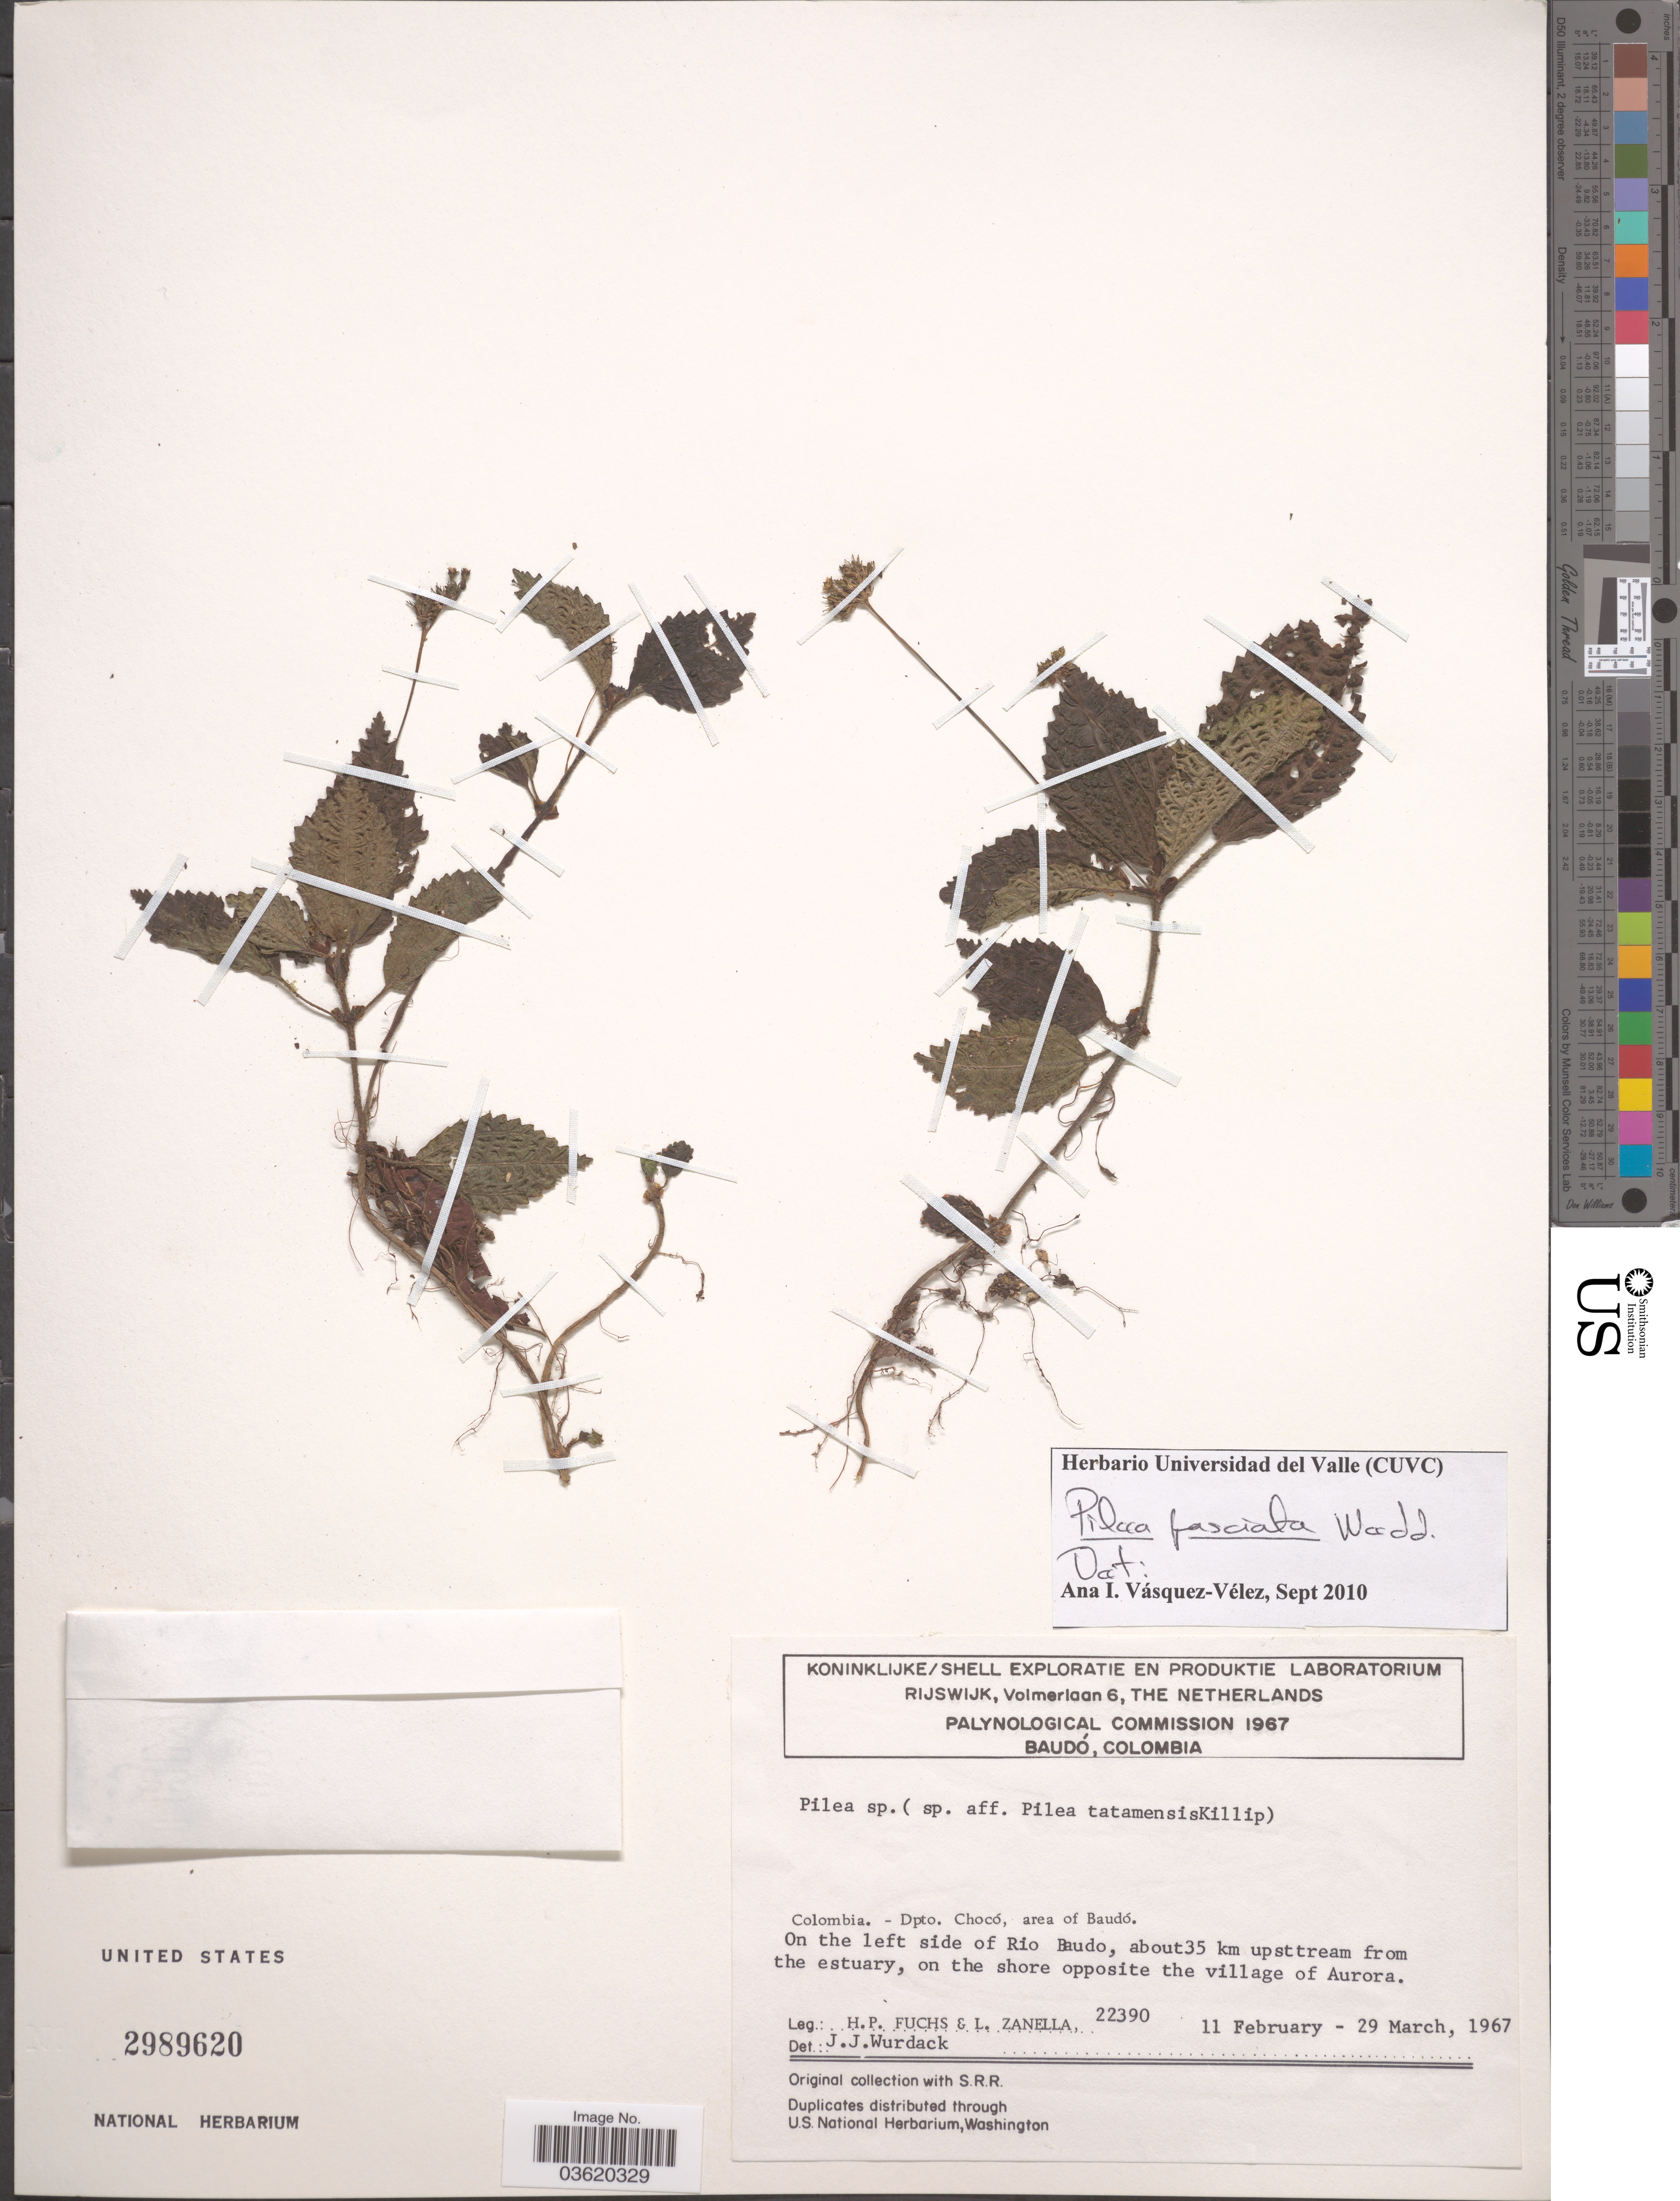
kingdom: Plantae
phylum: Tracheophyta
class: Magnoliopsida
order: Rosales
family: Urticaceae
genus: Pilea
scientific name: Pilea fasciata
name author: Wedd. in DC.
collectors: H. P. Fuchs & L. Zanella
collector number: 22390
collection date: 1967-02-11/1967-03-29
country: Colombia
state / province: Chocó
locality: Dpto. Chocó, area of Baudó. On the left side of Rio Baudo, about35 km upsttream from the estuary, on the shore opposite the village of Aurora.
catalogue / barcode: US 2989620